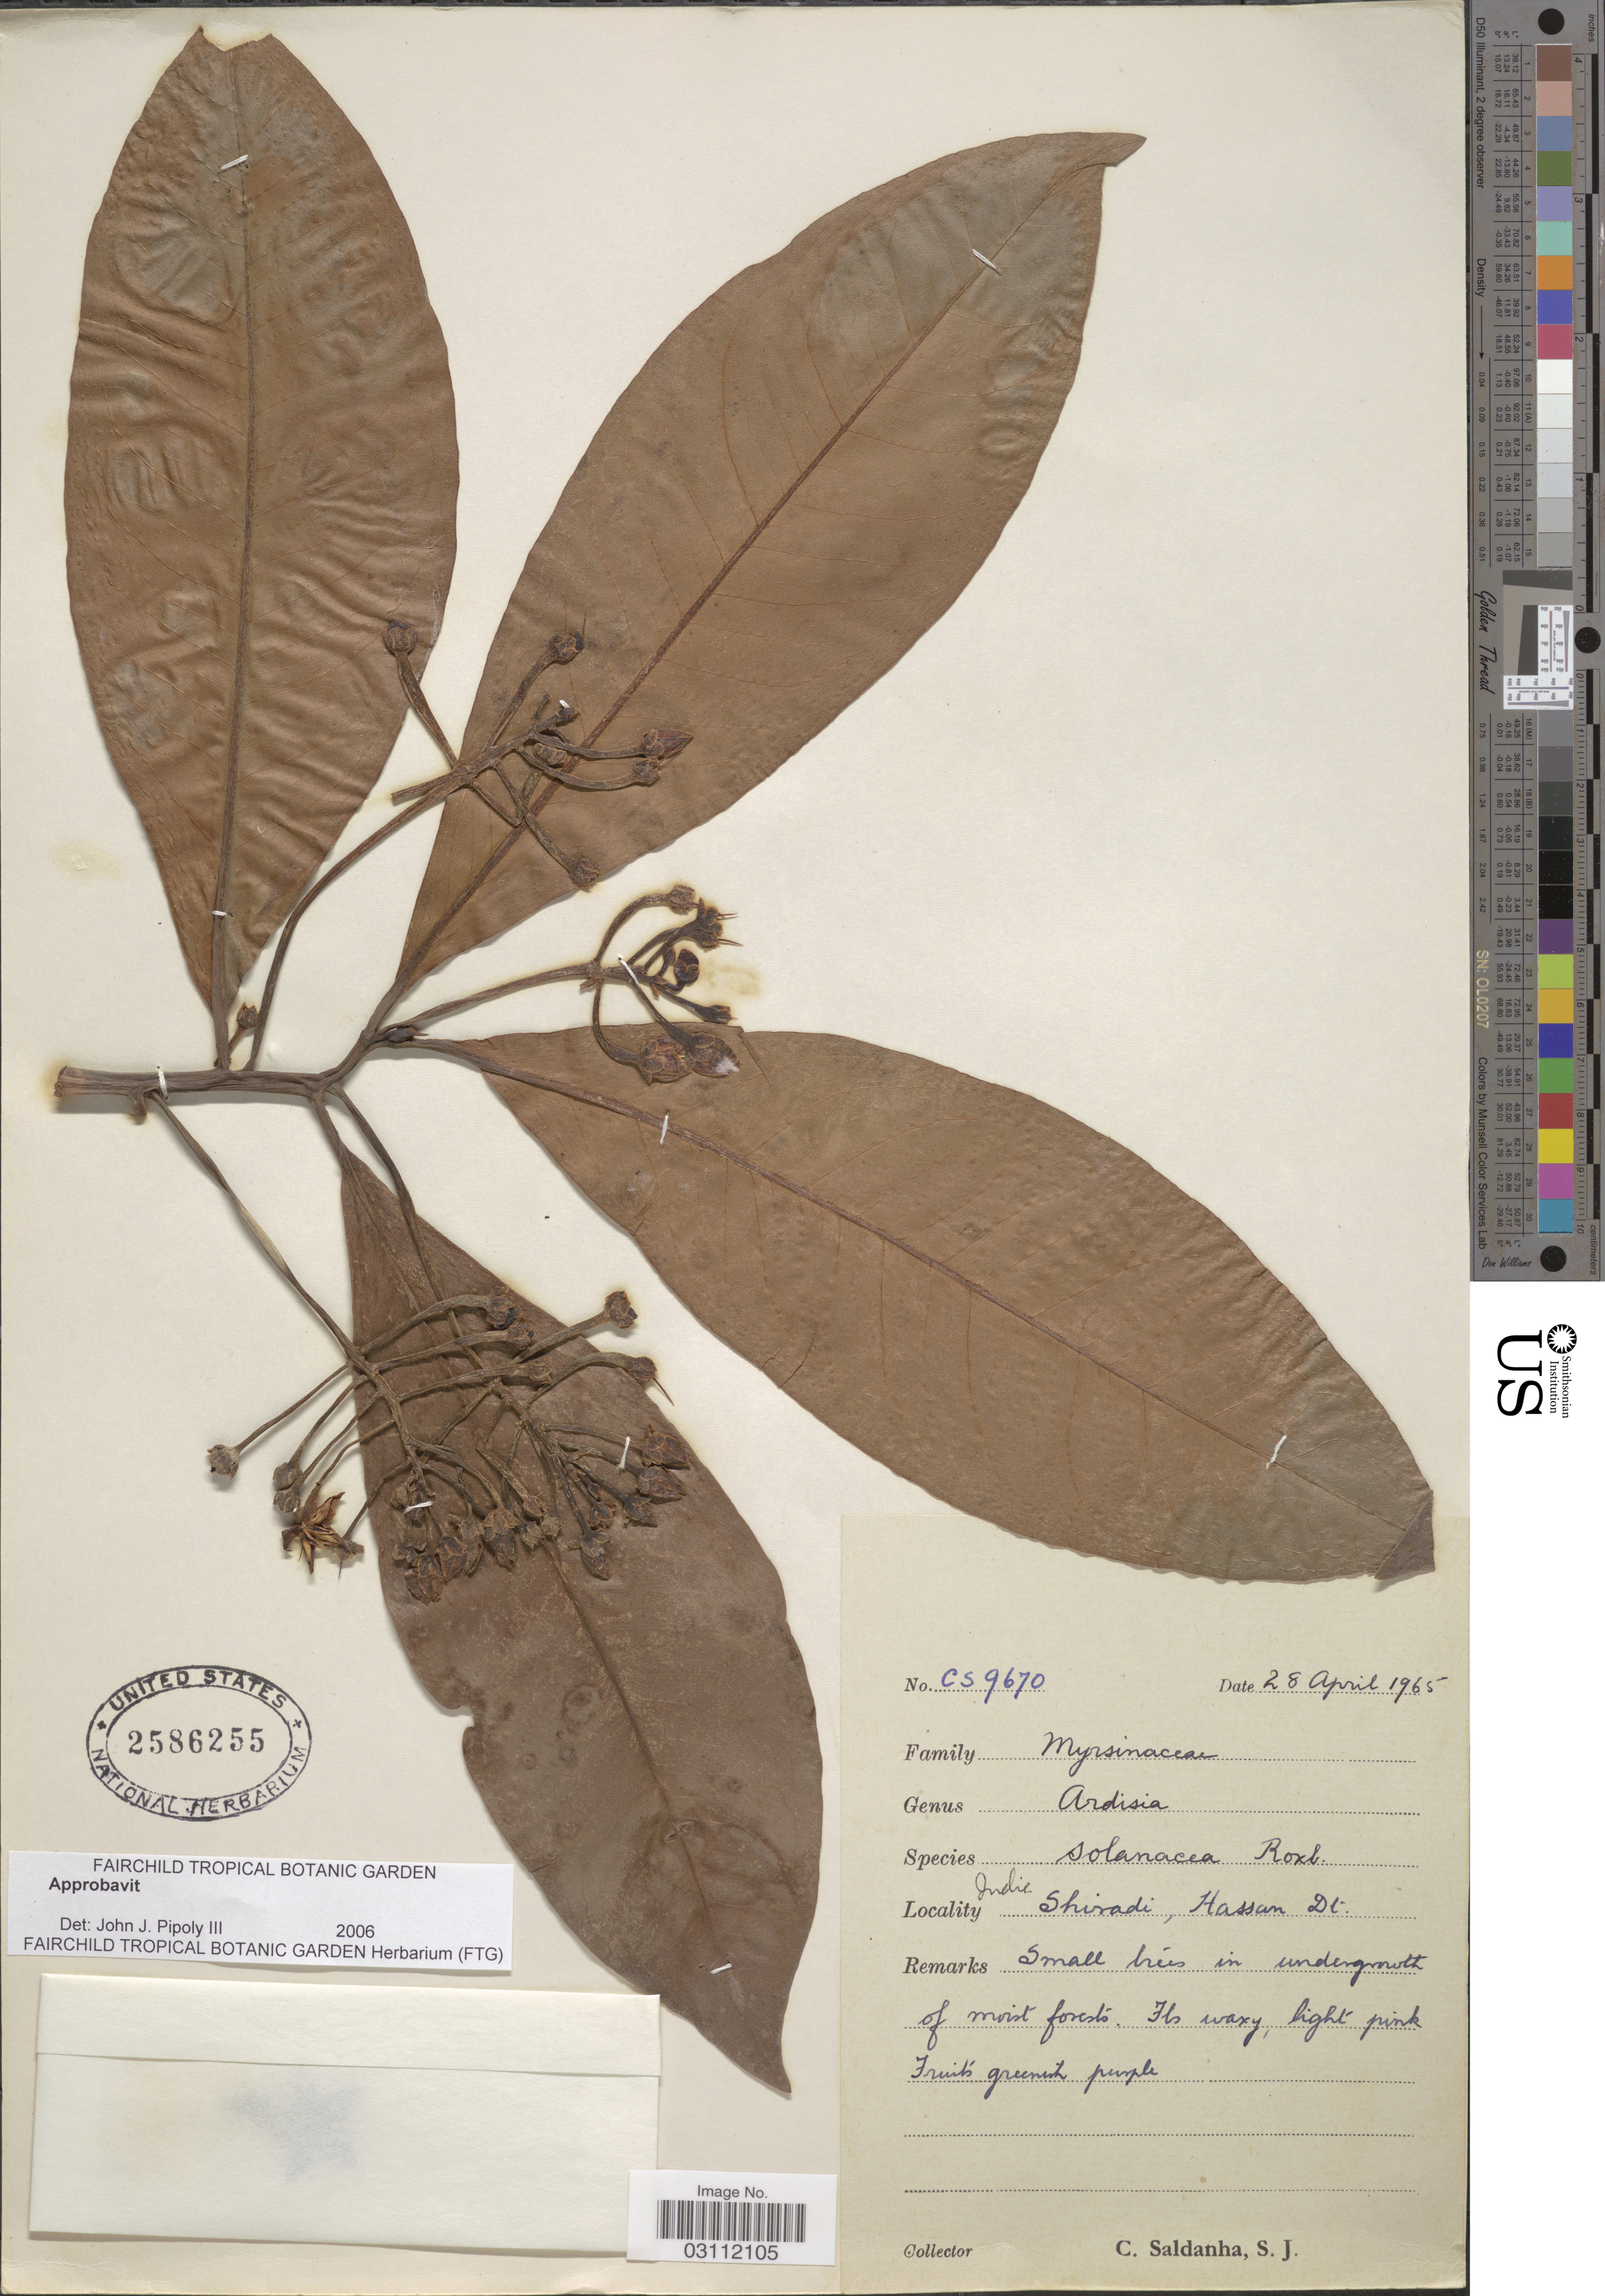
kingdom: Plantae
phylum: Tracheophyta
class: Magnoliopsida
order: Ericales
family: Primulaceae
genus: Ardisia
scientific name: Ardisia solanacea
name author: Roxb.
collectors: C. Sladanha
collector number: CS 9670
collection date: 1965-04-28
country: India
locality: India, Shiradi, Hassan Dt.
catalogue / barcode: US 2586255